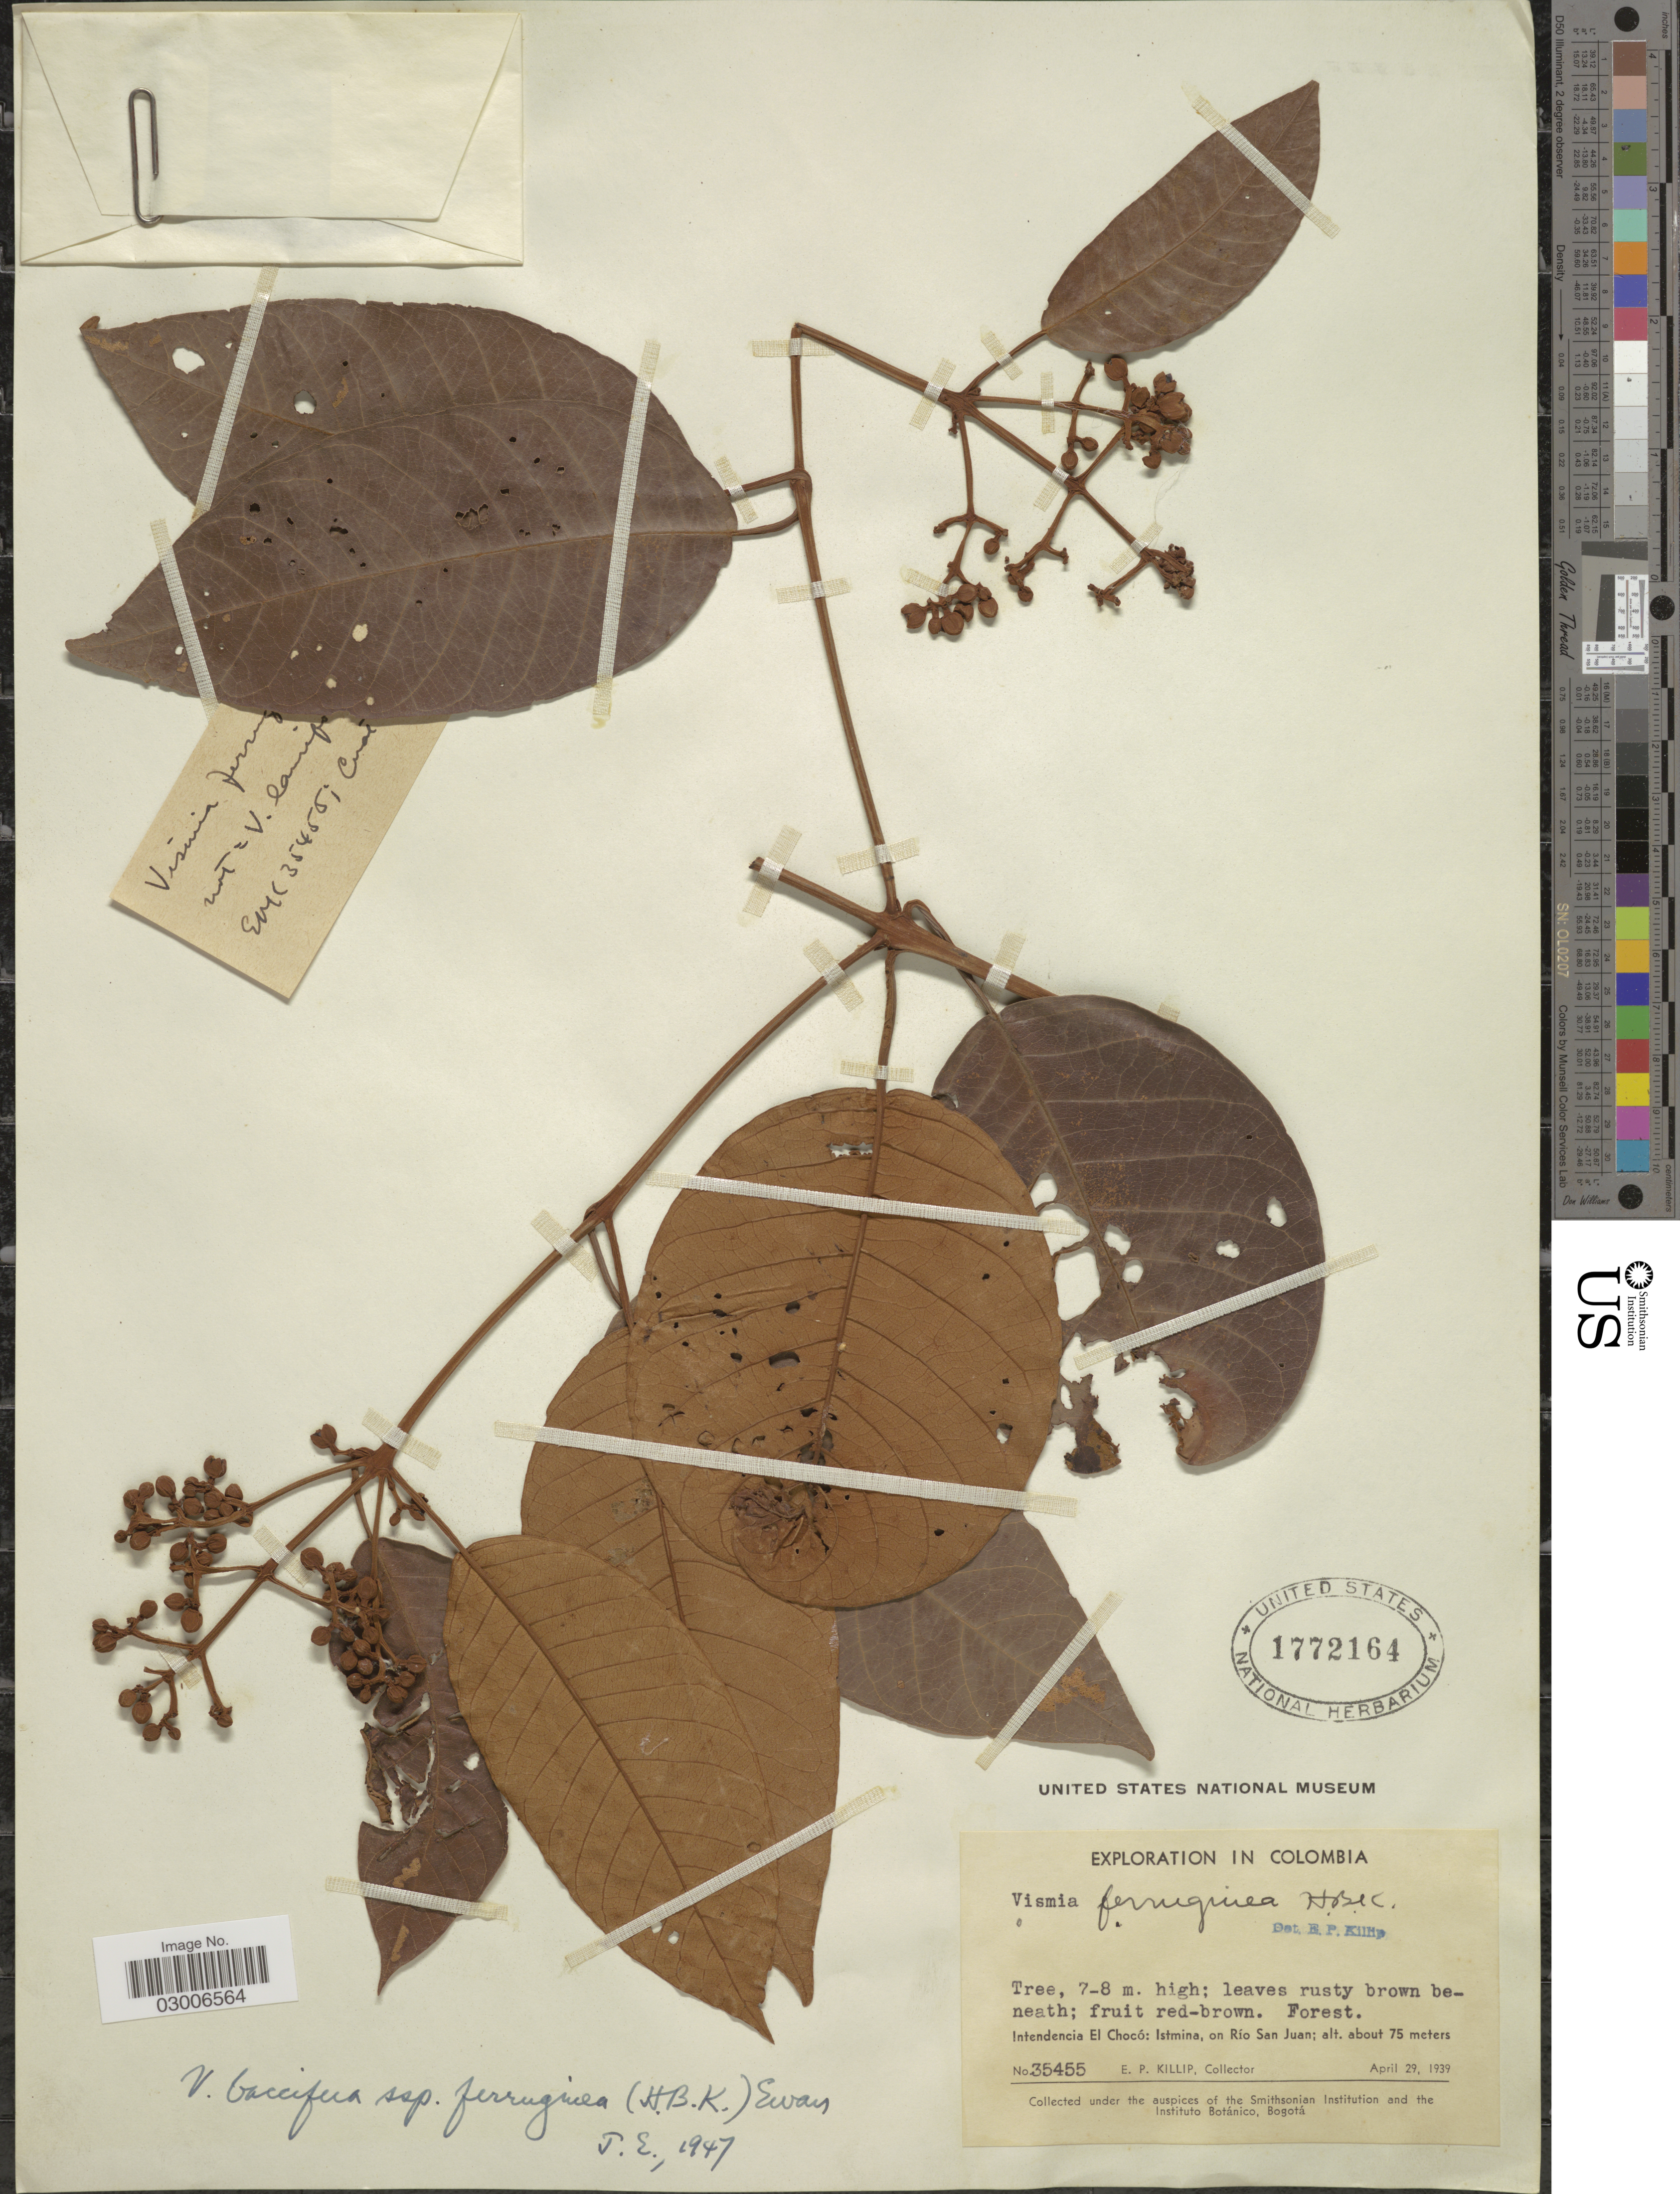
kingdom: Plantae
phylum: Tracheophyta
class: Magnoliopsida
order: Malpighiales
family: Hypericaceae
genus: Vismia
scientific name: Vismia baccifera subsp. ferruginea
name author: (Kunth) Ewan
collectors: E. P. Killip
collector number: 35455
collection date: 1939-04-29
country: Colombia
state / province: Chocó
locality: Intendencia El Chocó: Istmina, on Río San Juan.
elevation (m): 75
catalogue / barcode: US 1772164